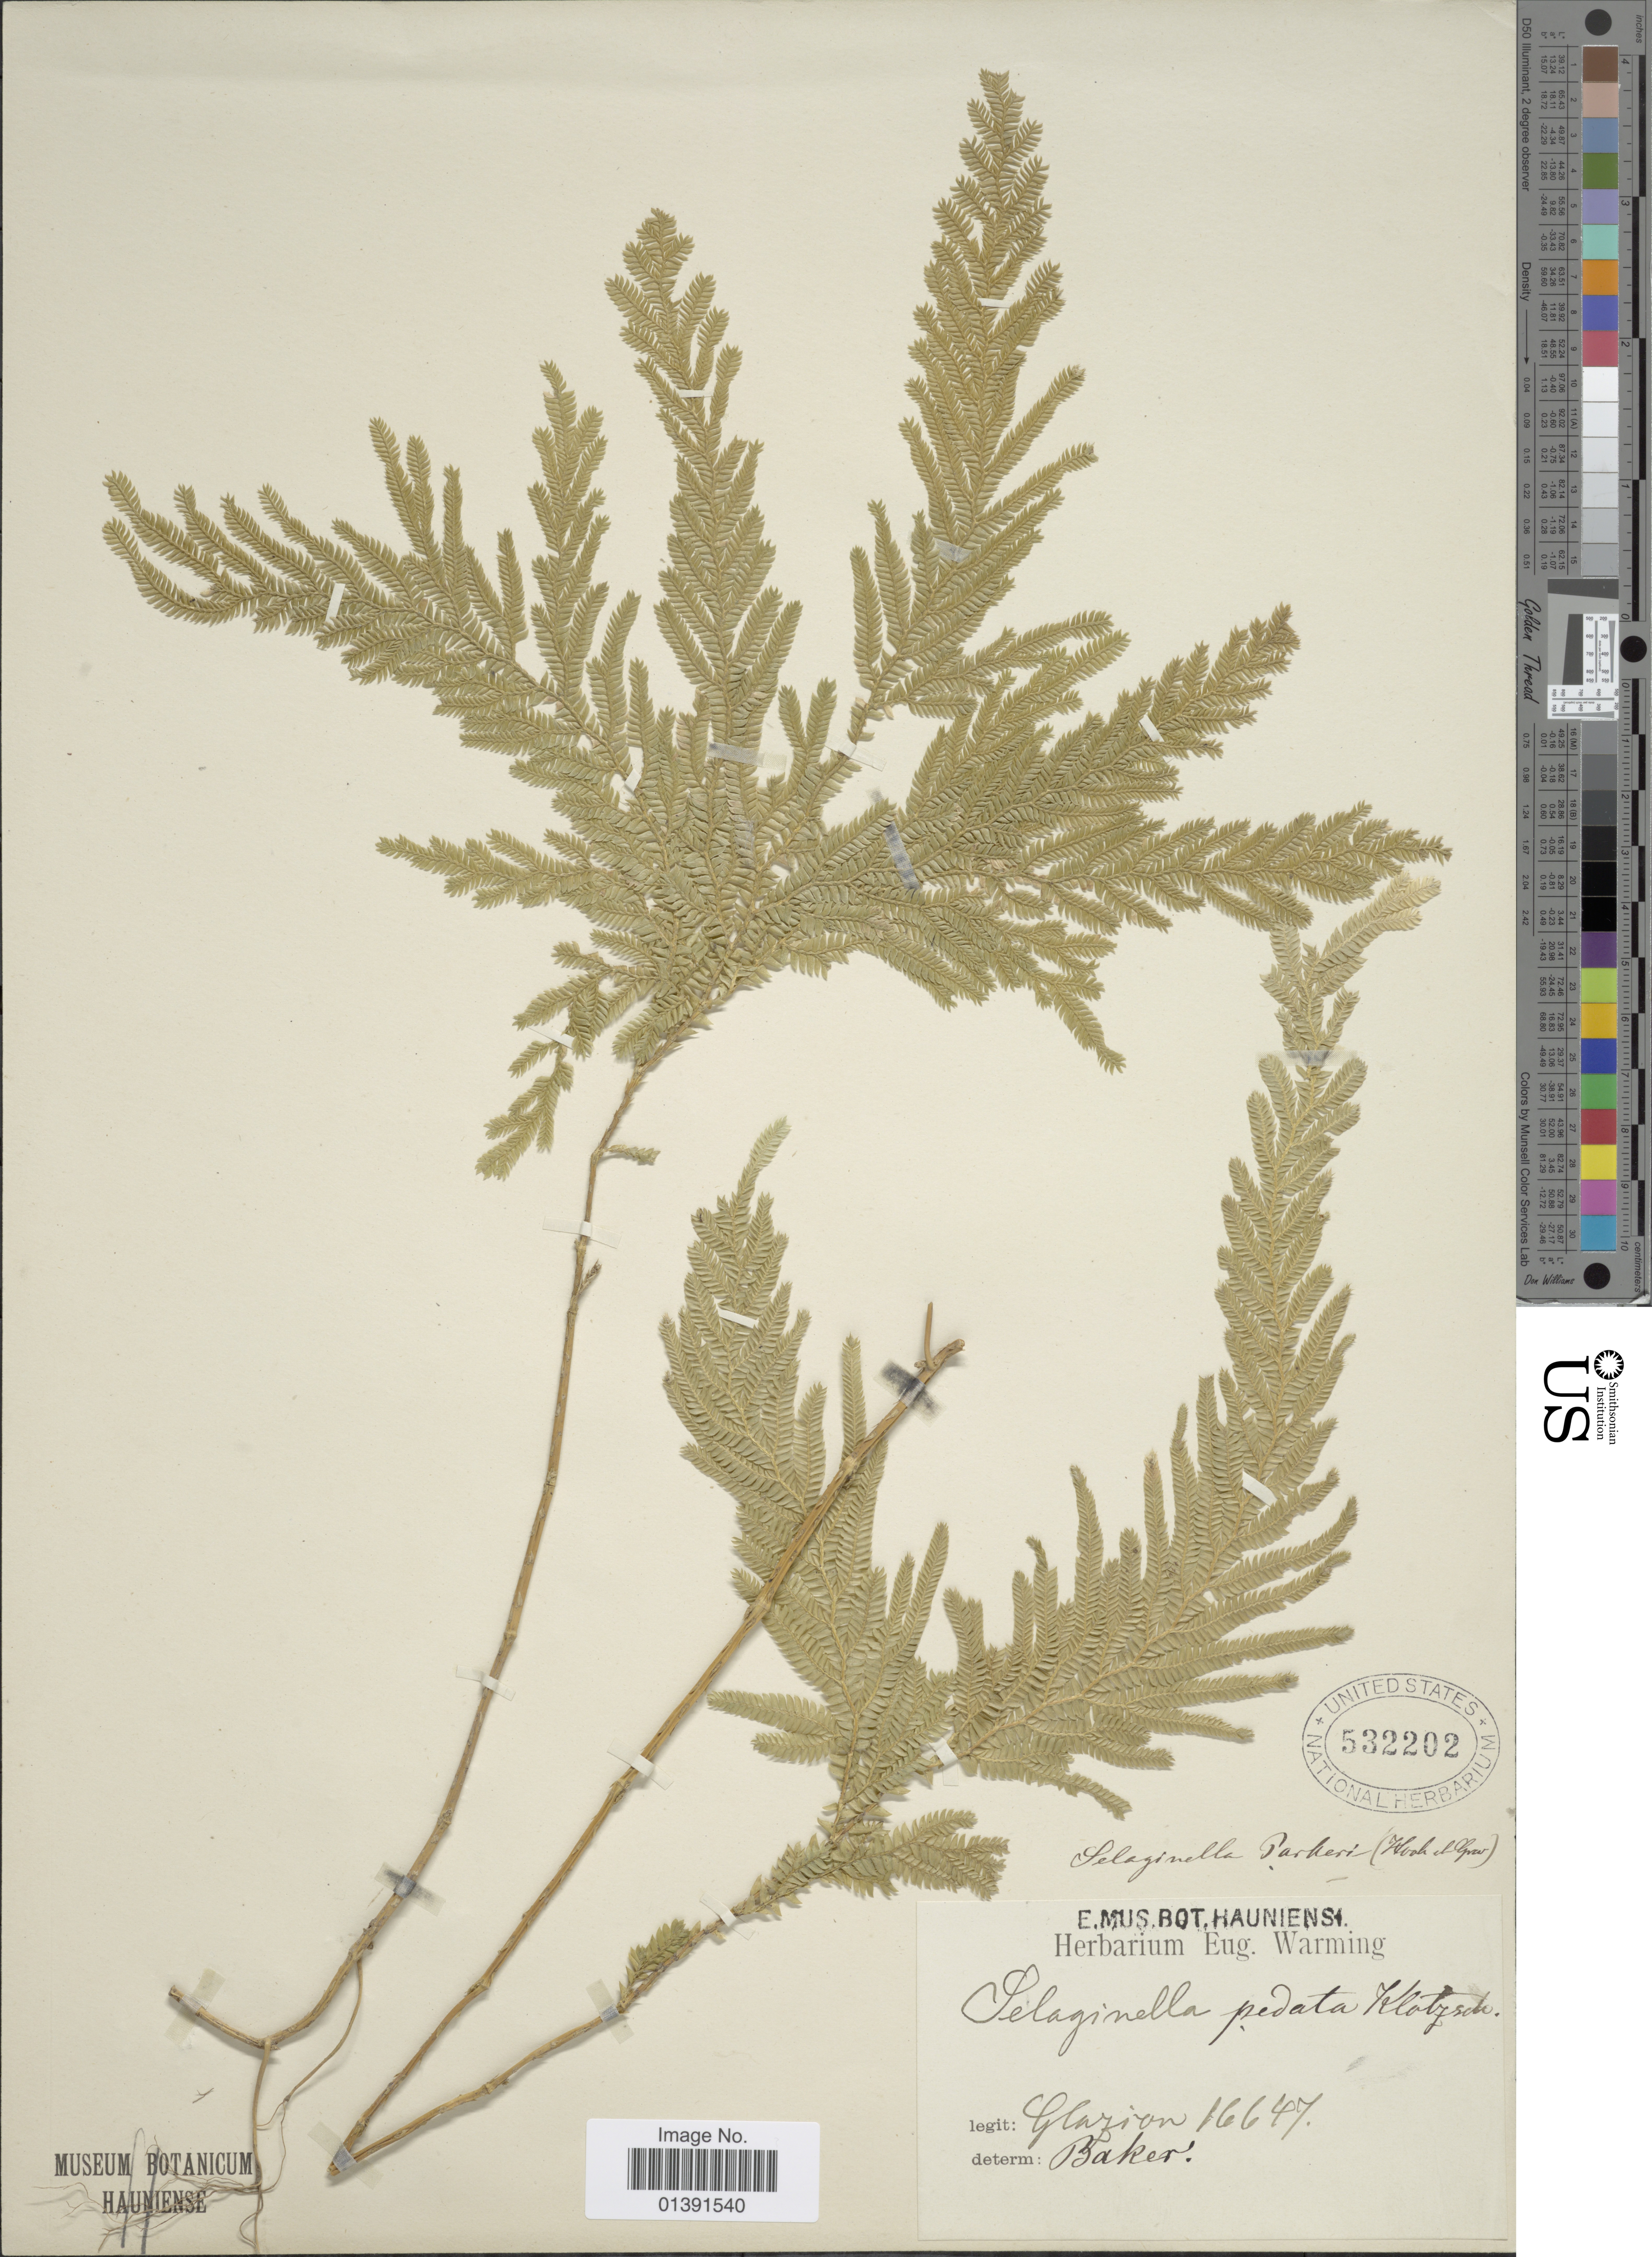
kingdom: Plantae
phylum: Tracheophyta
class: Lycopodiopsida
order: Selaginellales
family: Selaginellaceae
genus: Selaginella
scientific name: Selaginella parkeri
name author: (Hook. & Grev.) Spring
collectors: Glaziou, --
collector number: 16647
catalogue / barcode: US 532202